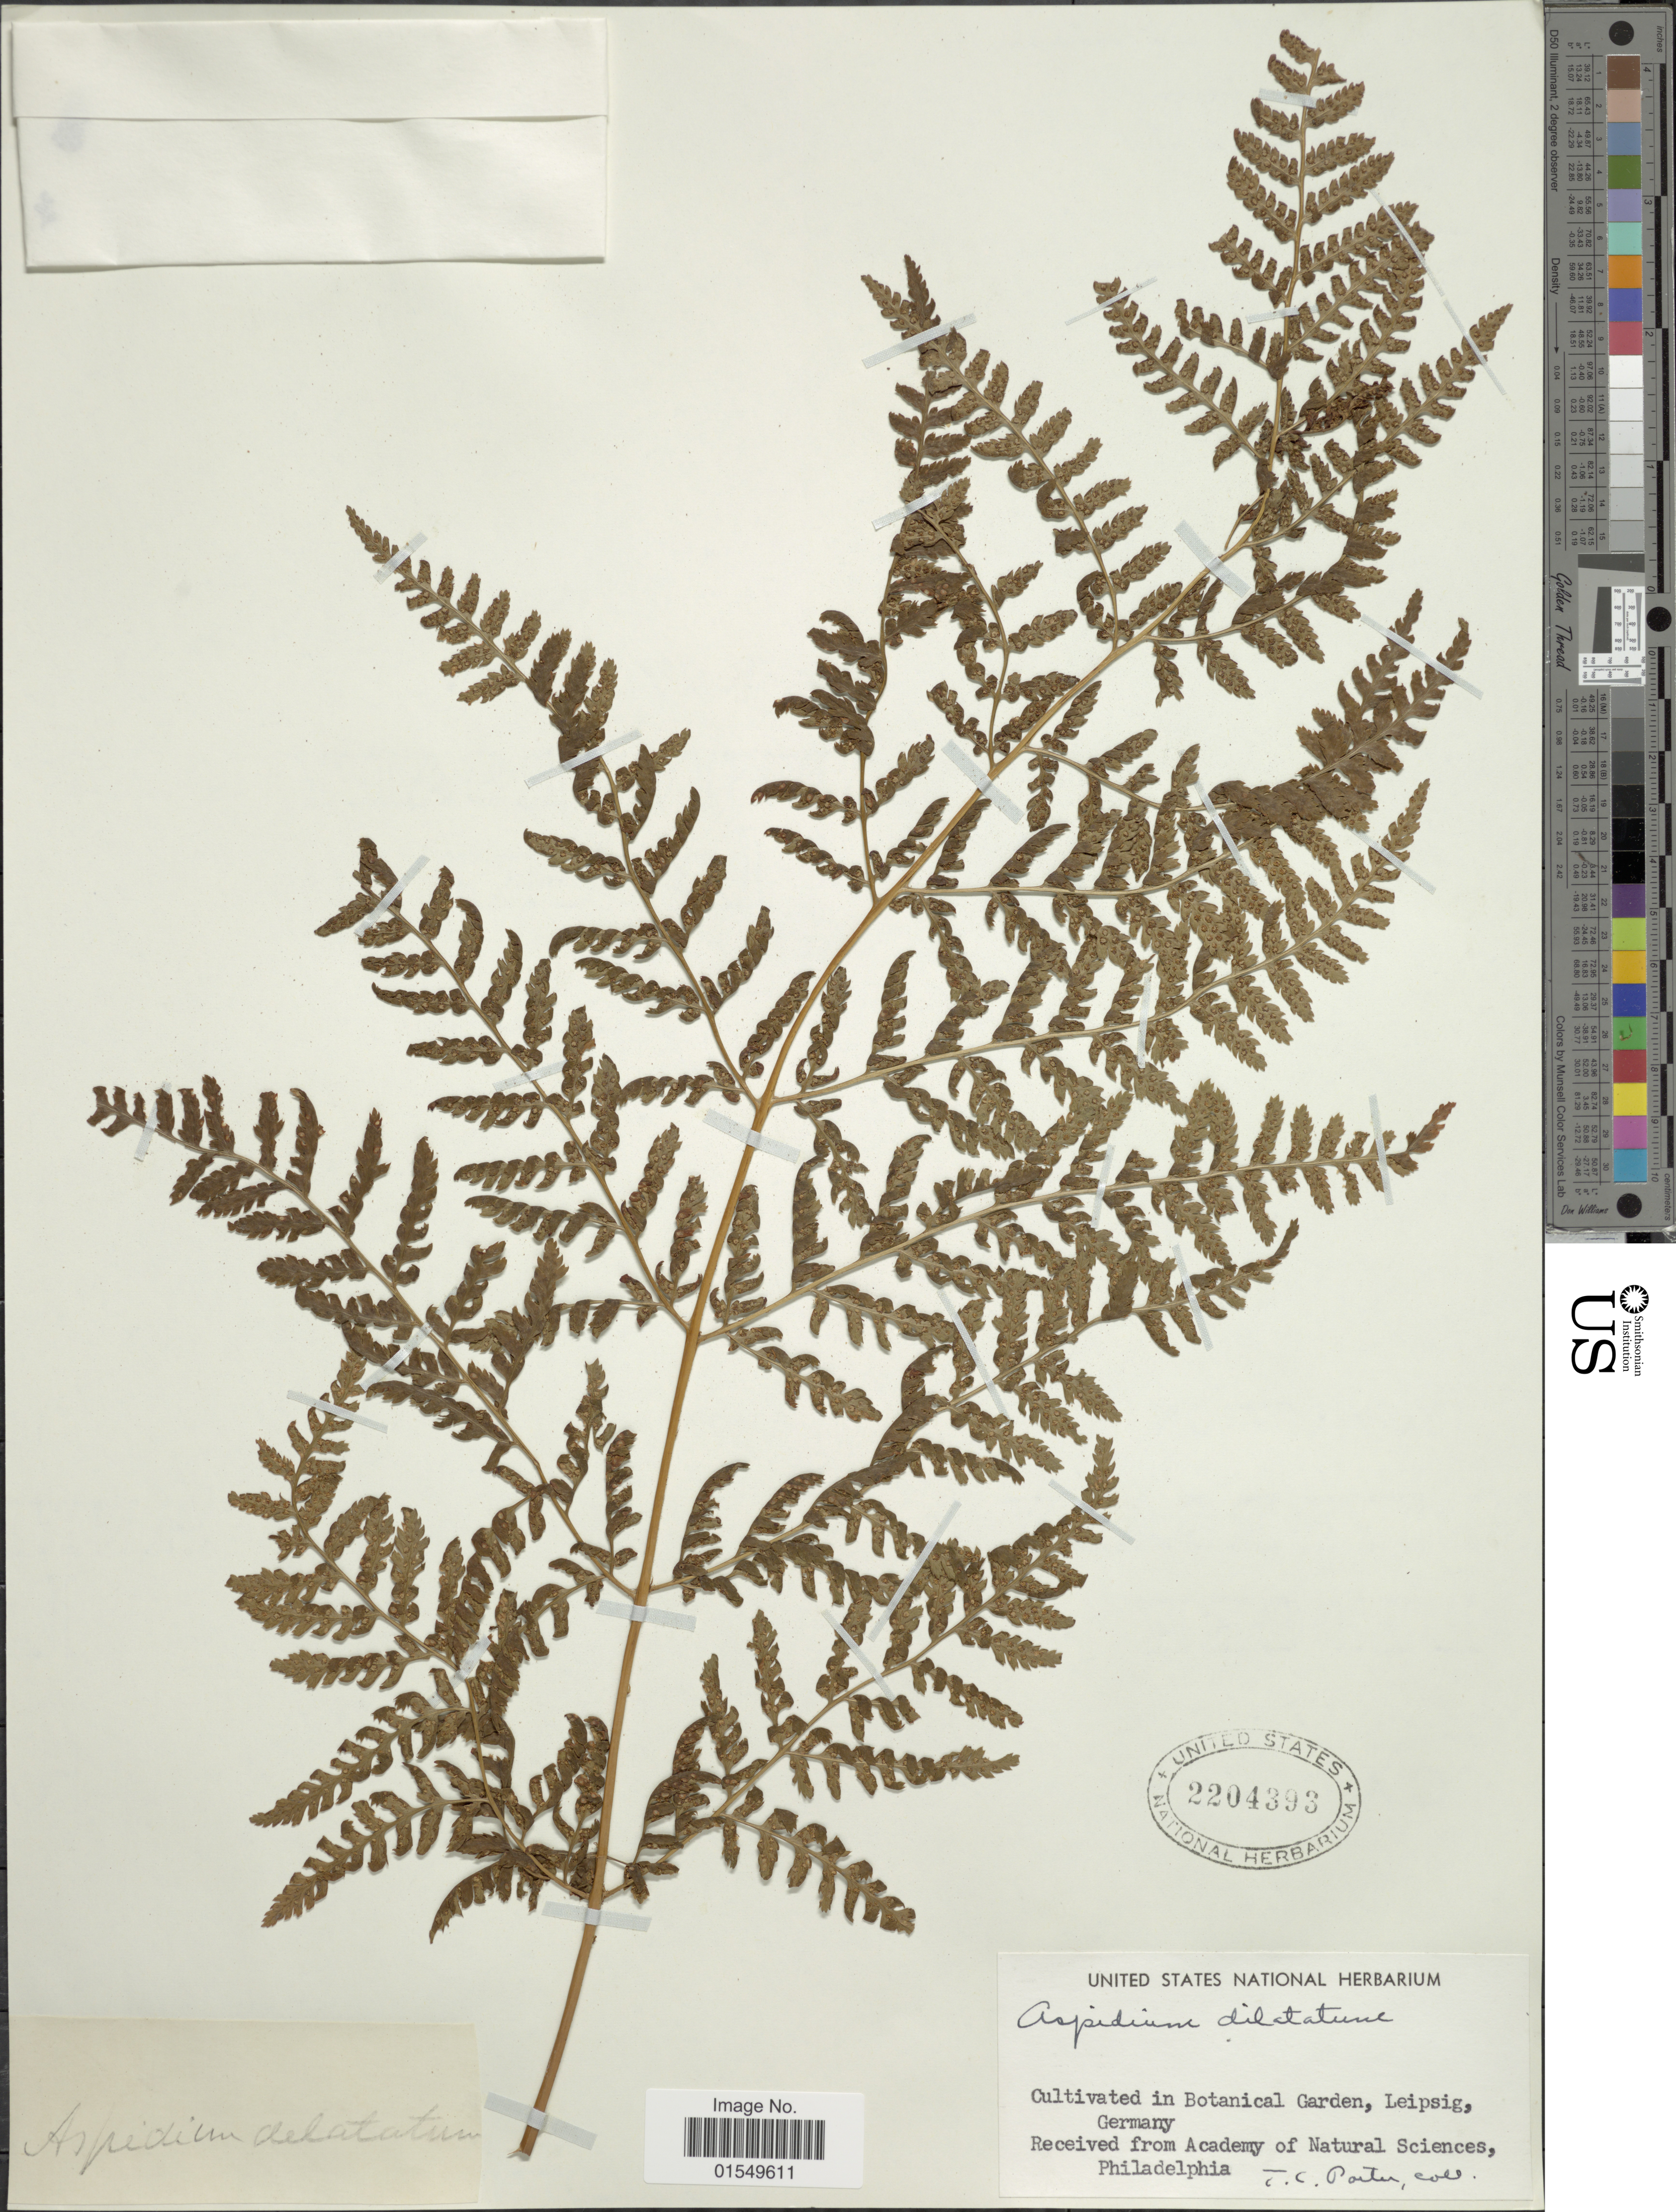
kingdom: Plantae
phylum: Tracheophyta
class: Polypodiopsida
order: Polypodiales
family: Dryopteridaceae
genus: Dryopteris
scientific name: Dryopteris carthusiana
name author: (Villars) H.P. Fuchs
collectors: T. C. Porter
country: Germany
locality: Botanical Garden, Leipsig, Germany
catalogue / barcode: US 2204393